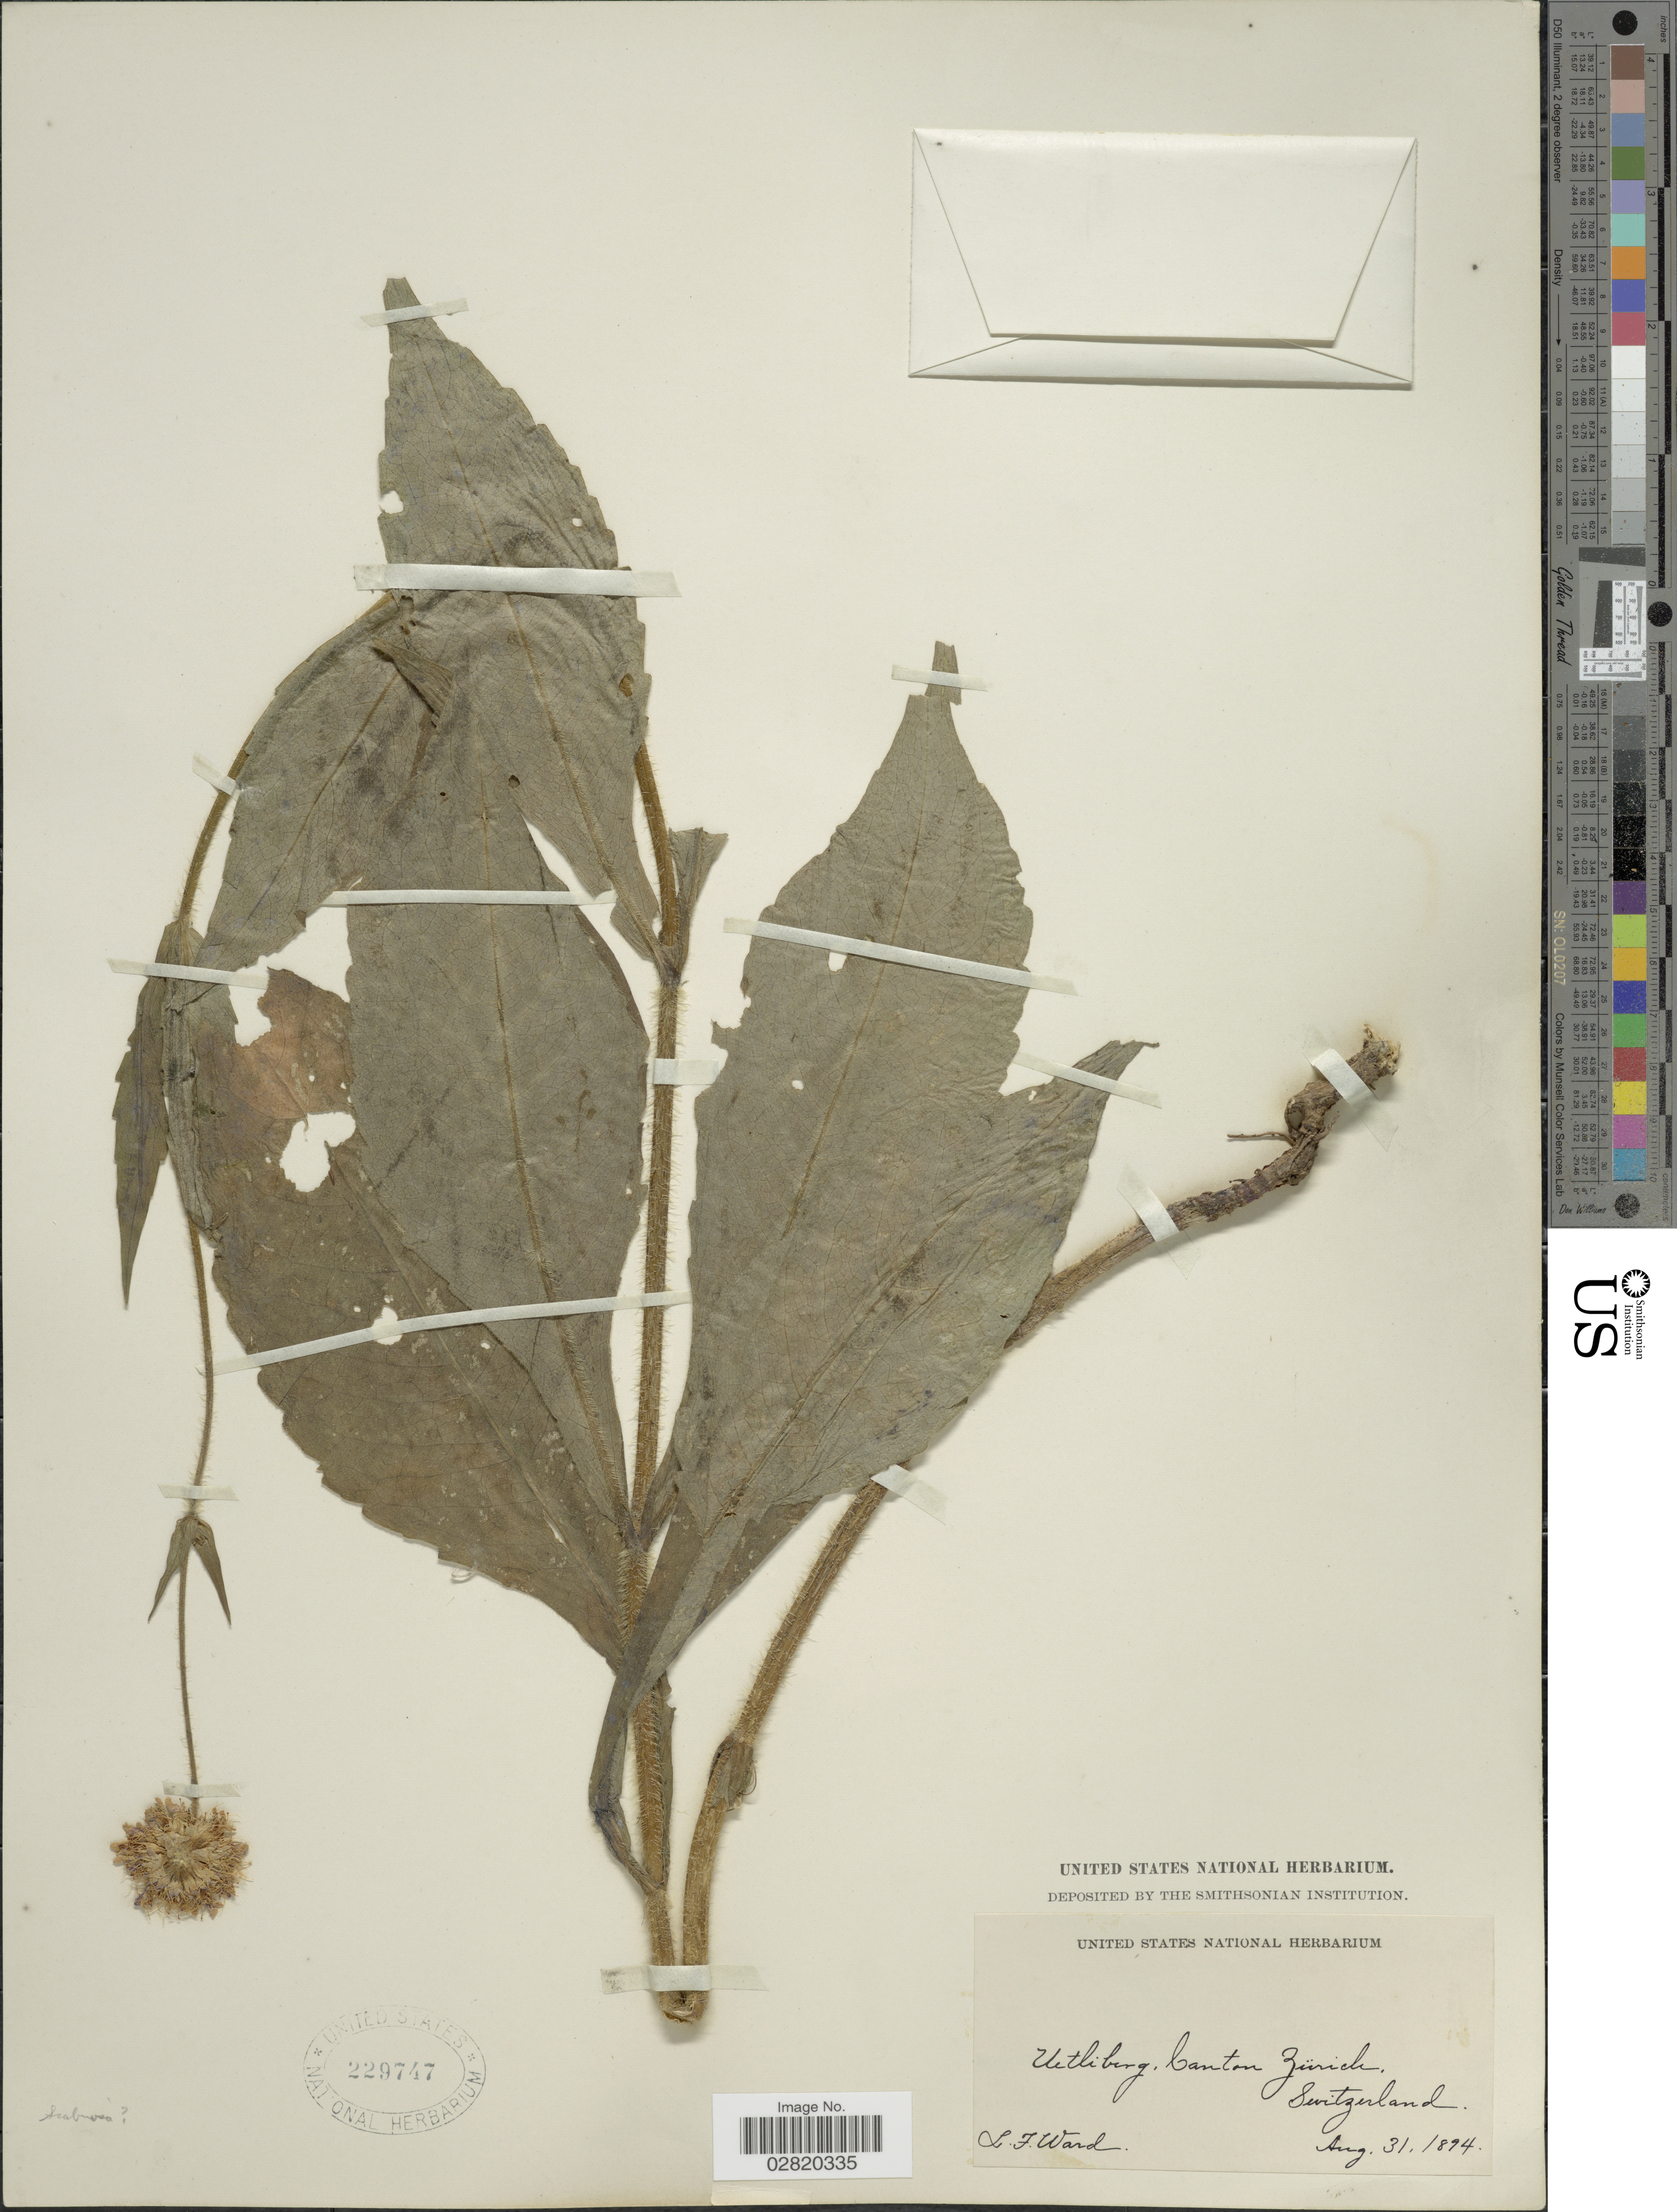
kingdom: Plantae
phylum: Tracheophyta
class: Magnoliopsida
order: Lamiales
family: Lamiaceae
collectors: L. Ward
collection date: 1894-08-31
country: Switzerland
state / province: Zurich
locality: Uetliberg, Canton Zürich.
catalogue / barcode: US 229747